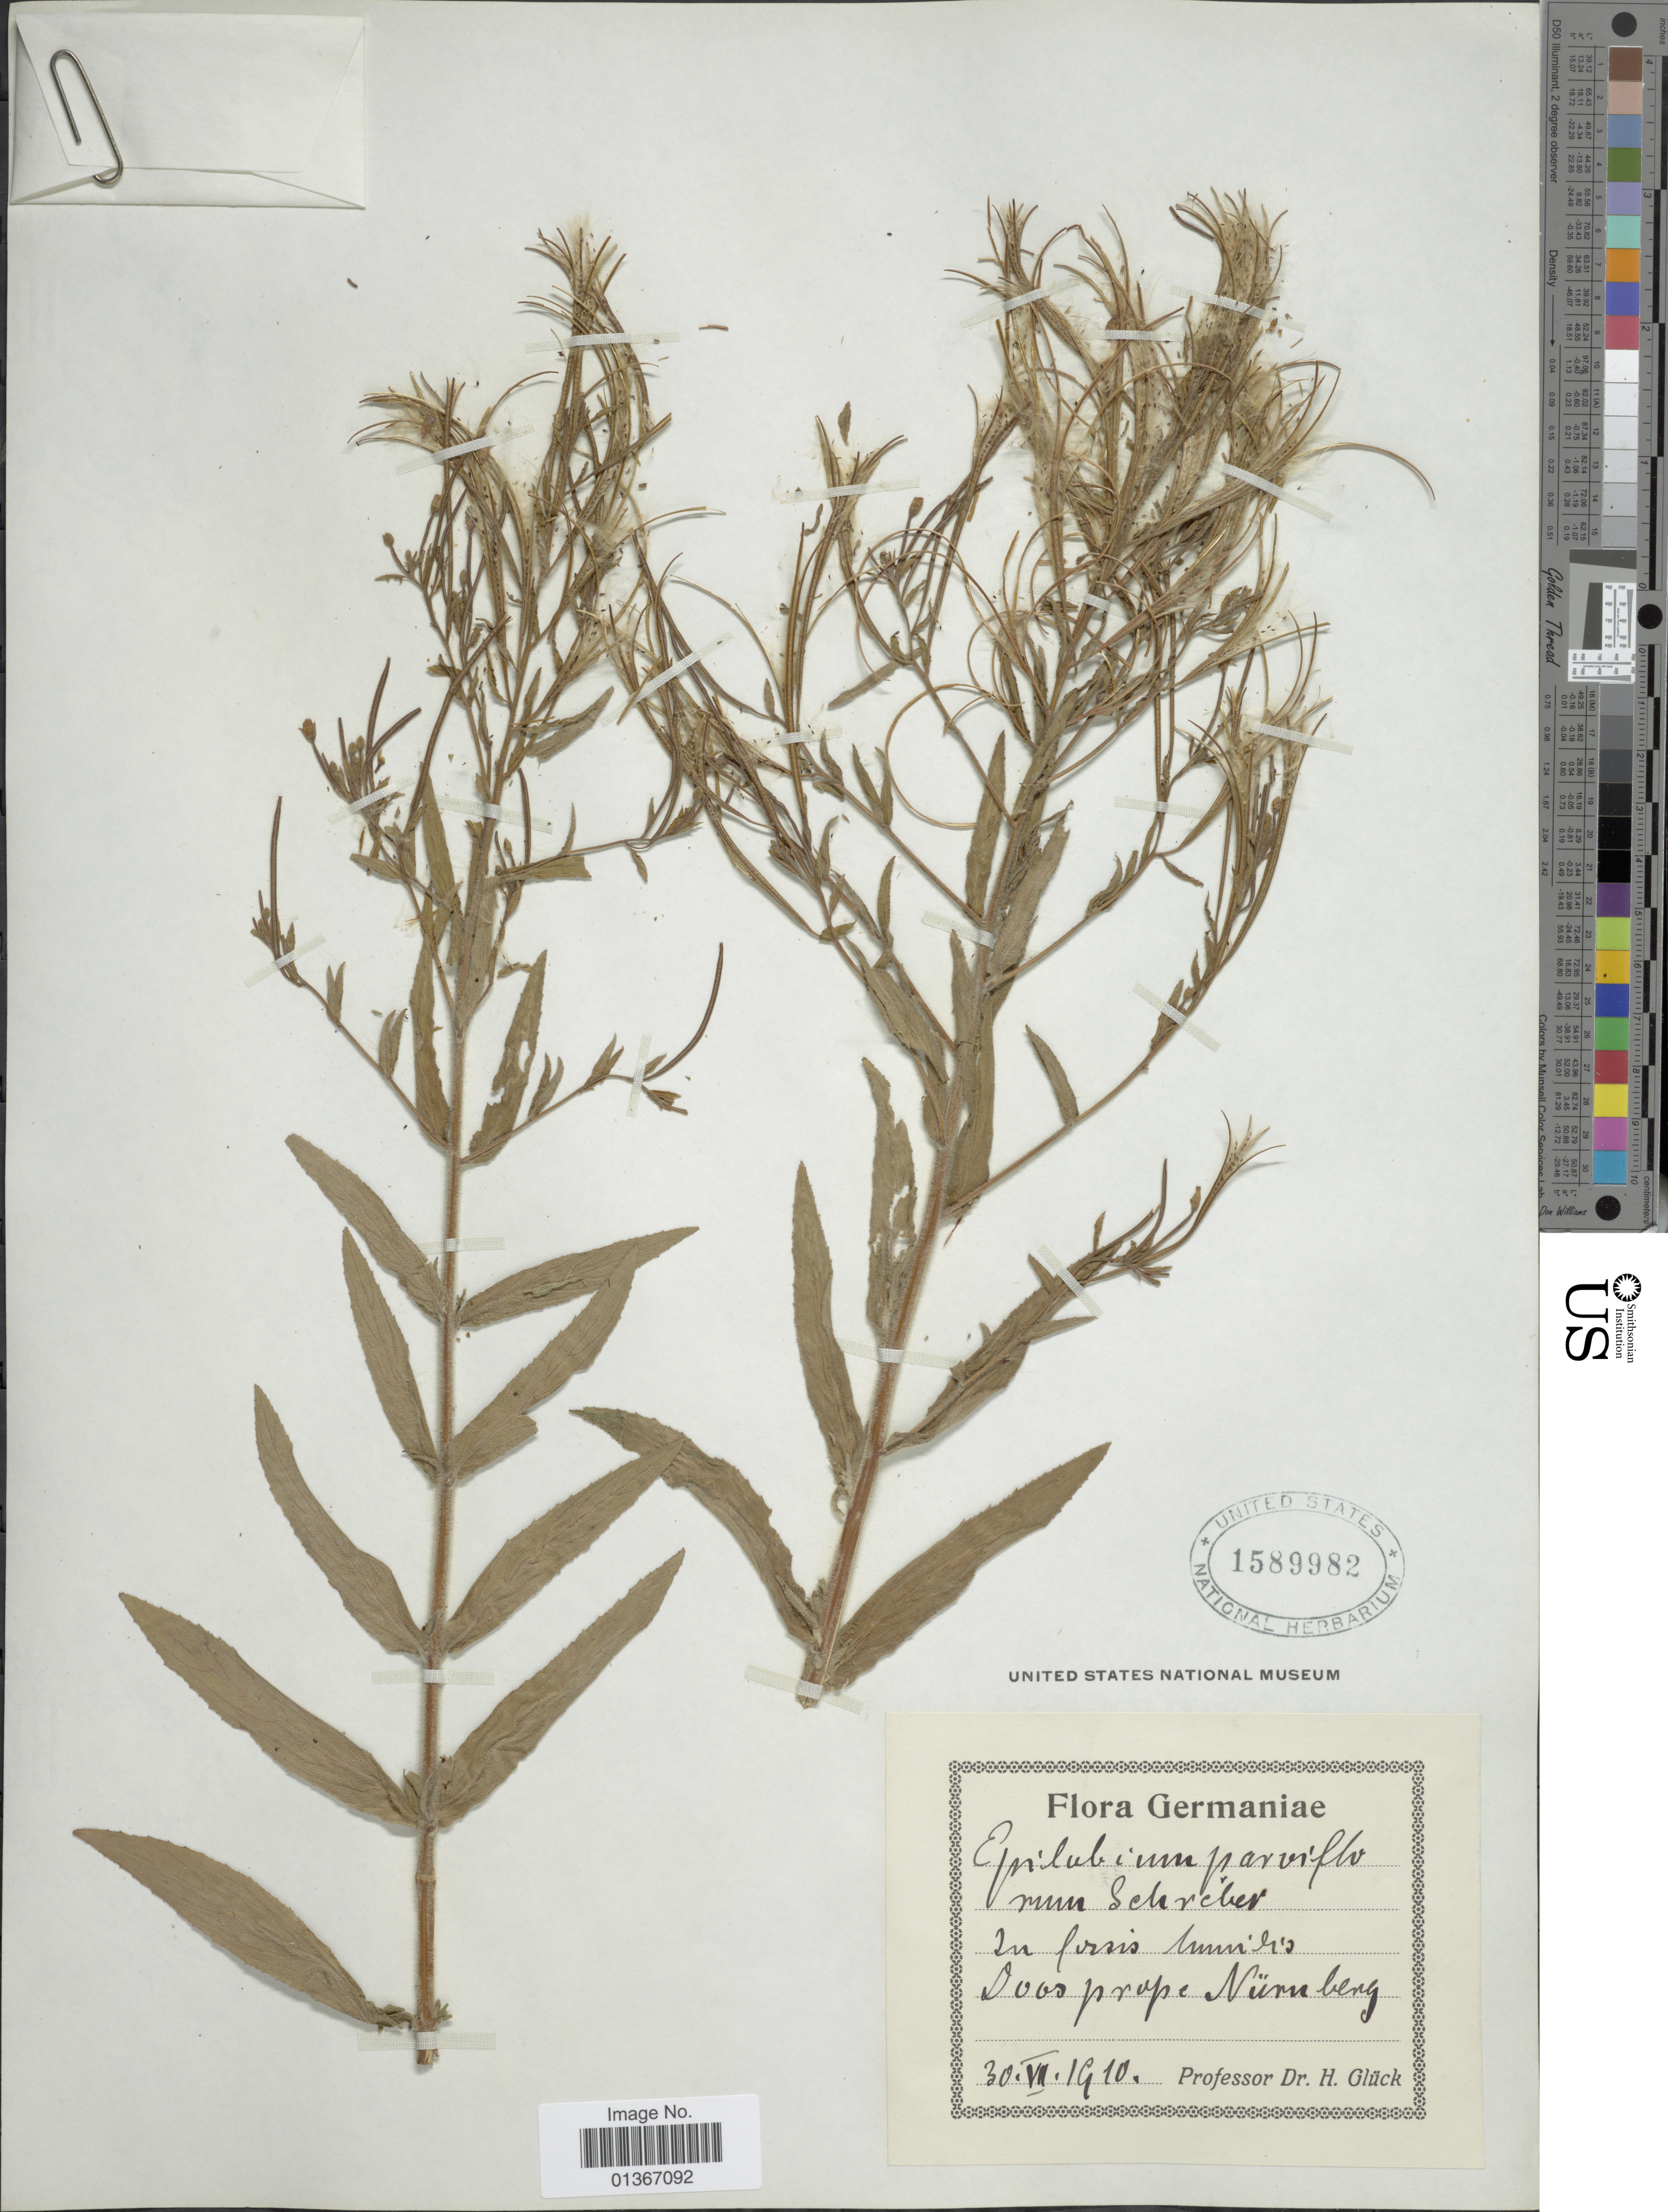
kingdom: Plantae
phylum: Tracheophyta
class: Magnoliopsida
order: Myrtales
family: Onagraceae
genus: Epilobium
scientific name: Epilobium parviflorum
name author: Schreb.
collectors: H. Glück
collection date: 1910-07-30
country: Germany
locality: In lorsis humidis Doos prope Nürnberg. [interpreted]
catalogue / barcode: US 1589982